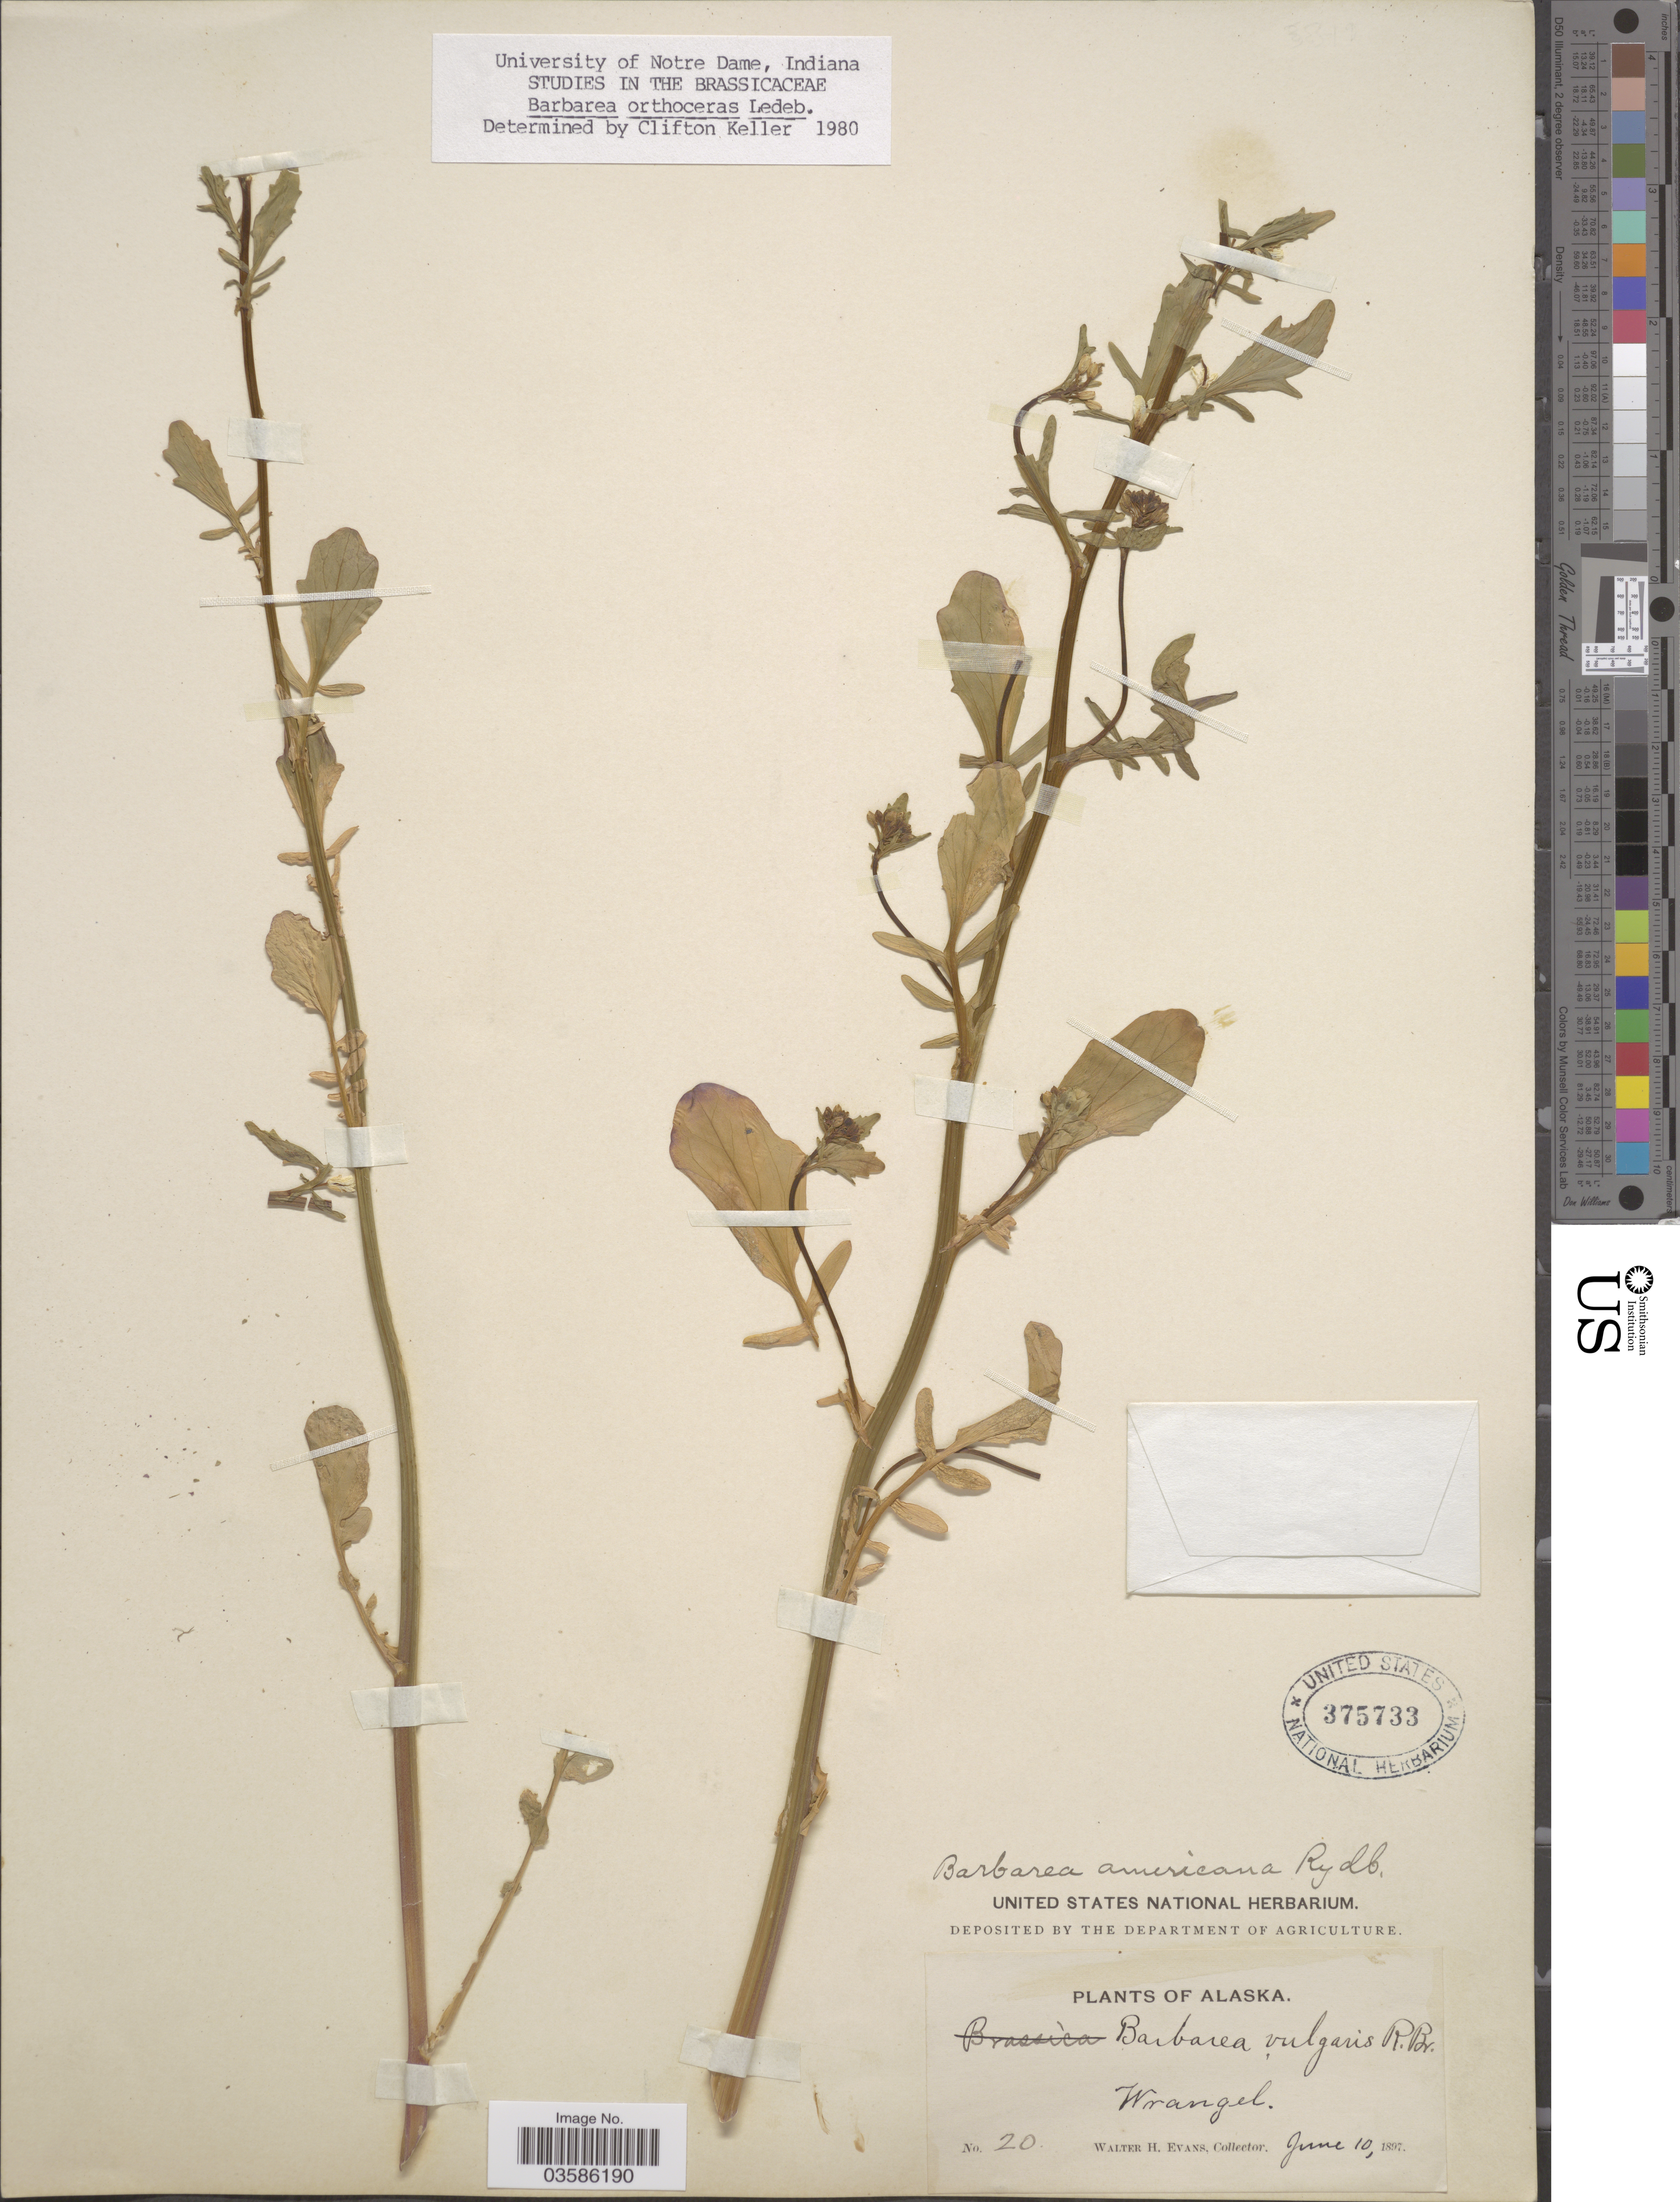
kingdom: Plantae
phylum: Tracheophyta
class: Magnoliopsida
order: Brassicales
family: Brassicaceae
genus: Barbarea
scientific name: Barbarea orthoceras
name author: Ledeb.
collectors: W. H. Evans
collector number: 20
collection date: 1897-06-10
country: United States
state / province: Alaska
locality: Wrangell.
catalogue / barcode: US 375733